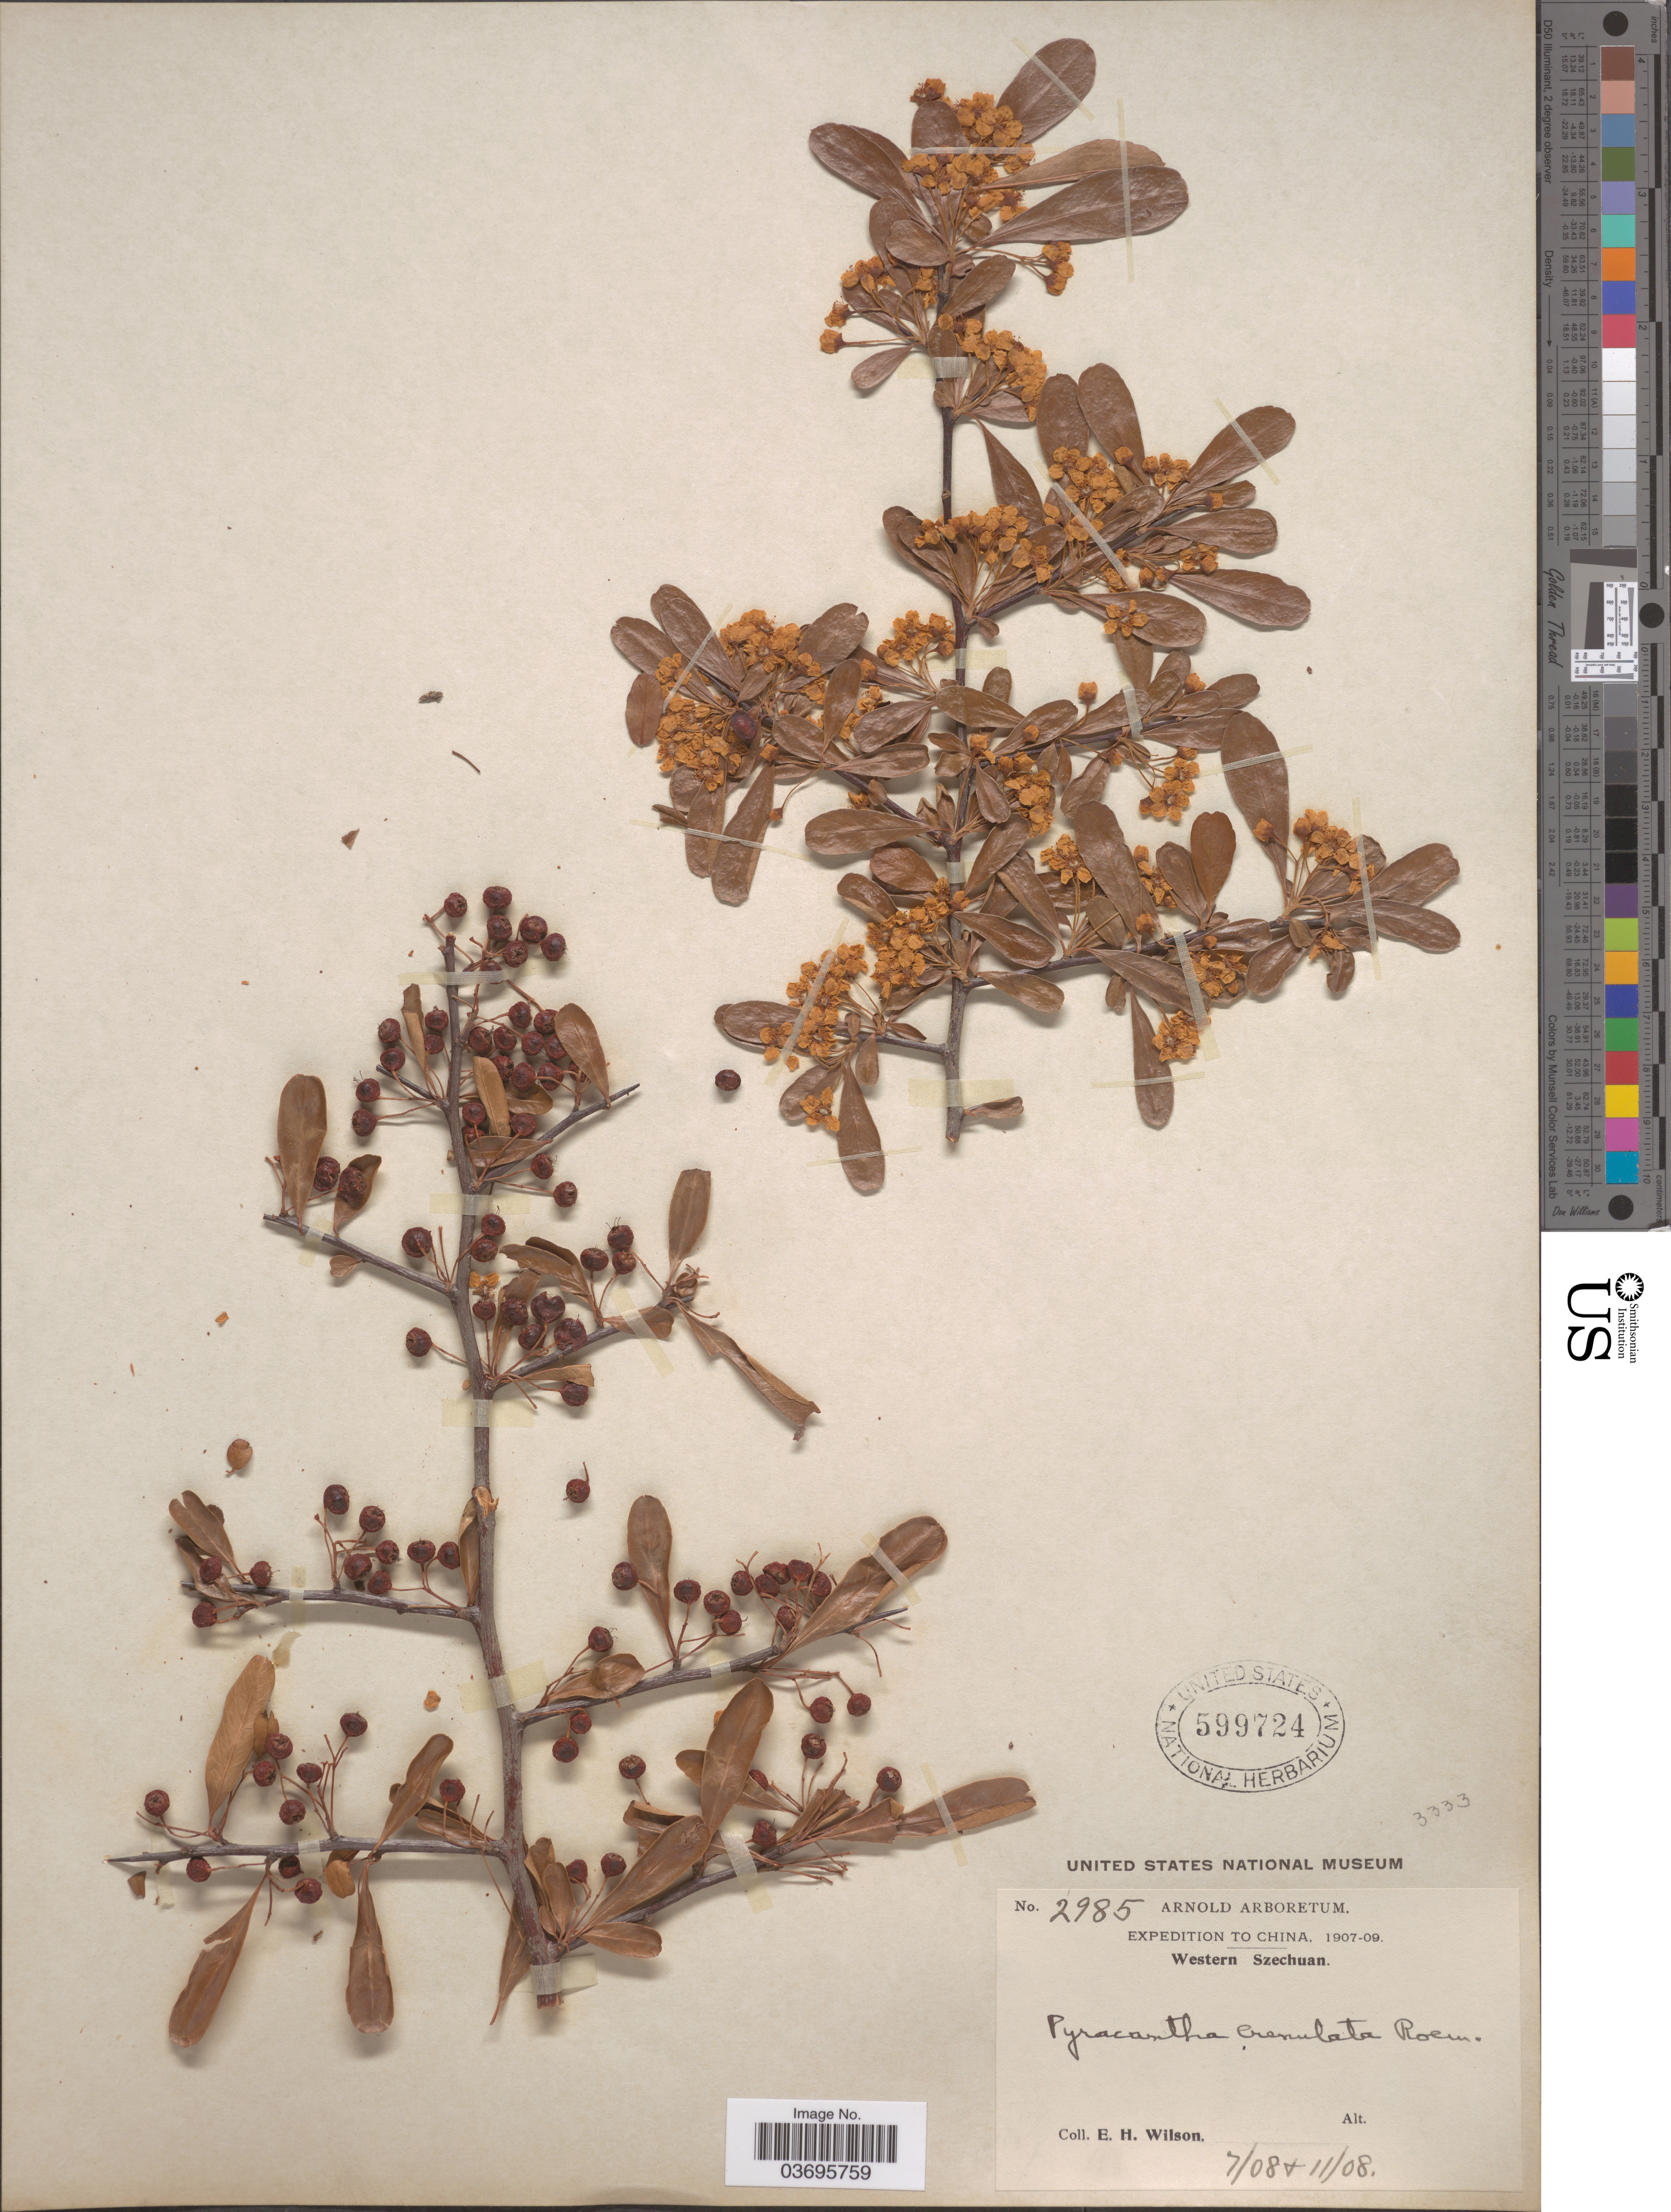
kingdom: Plantae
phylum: Tracheophyta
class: Magnoliopsida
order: Rosales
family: Rosaceae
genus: Pyracantha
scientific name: Pyracantha crenulata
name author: (D. Don) M. Roem.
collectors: E. Wilson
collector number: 2985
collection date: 1908-07/1908-11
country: China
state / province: Sichuan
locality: Western Szechuan.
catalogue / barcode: US 599724